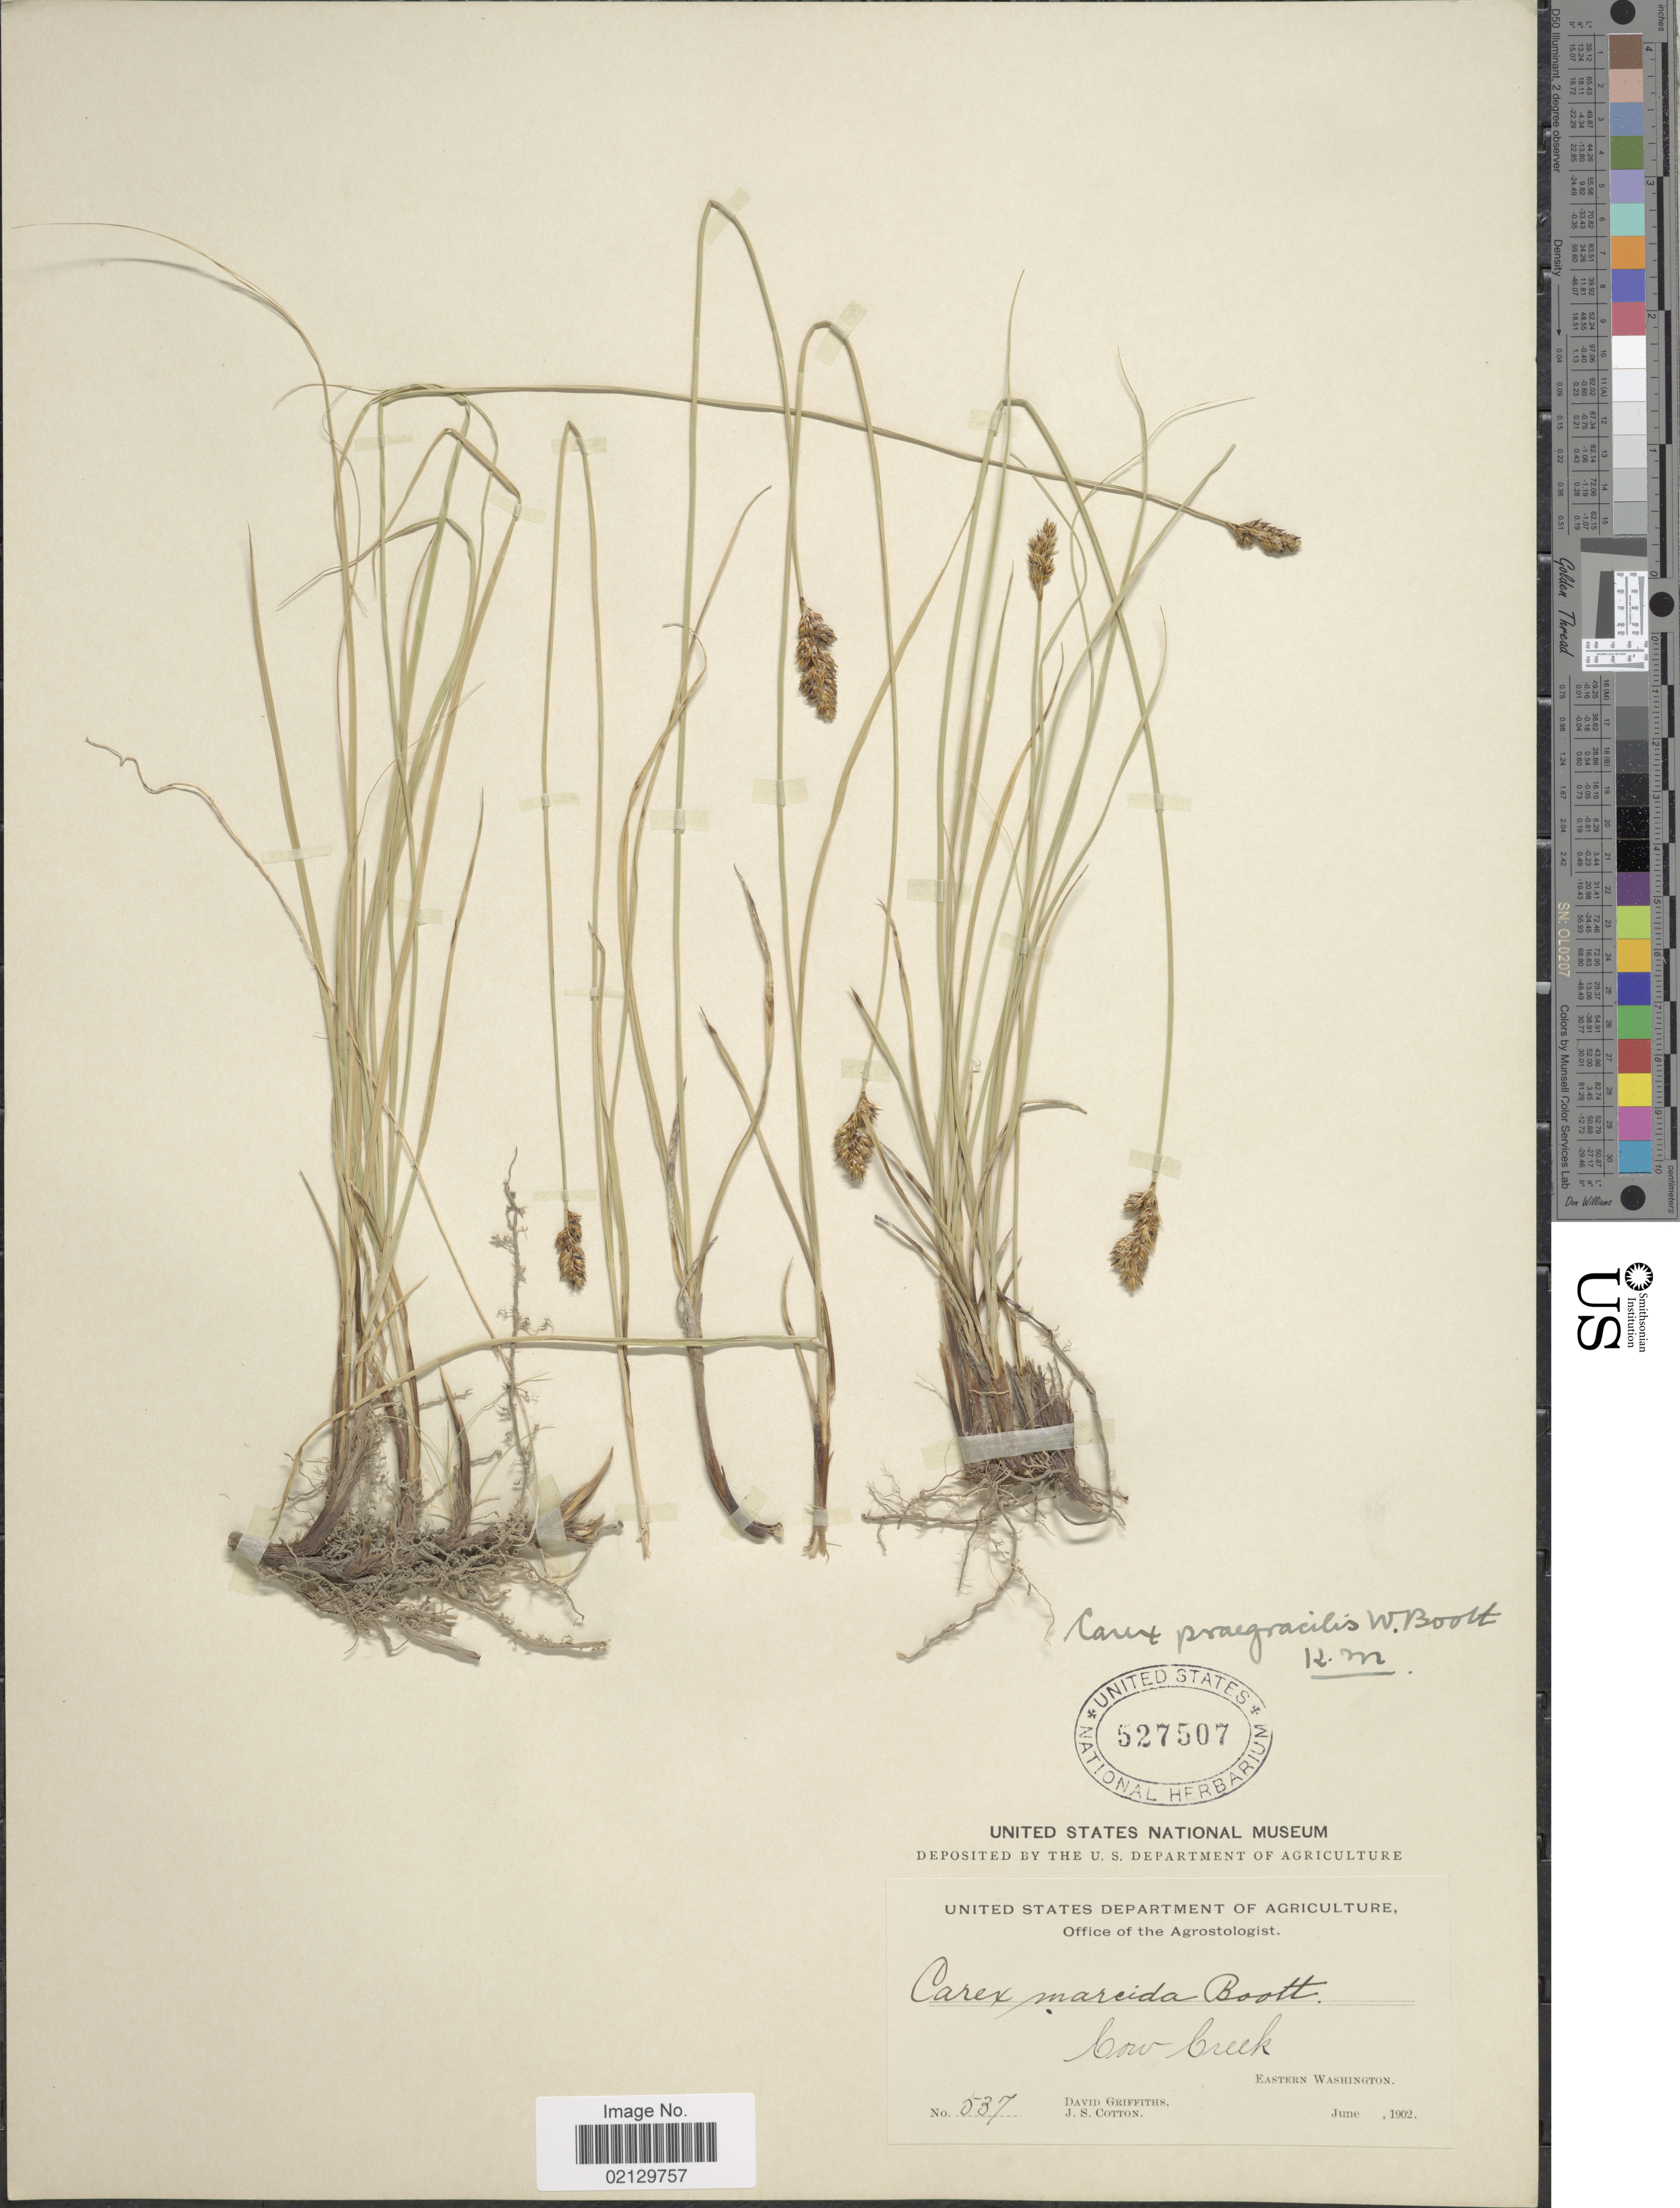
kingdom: Plantae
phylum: Tracheophyta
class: Liliopsida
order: Poales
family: Cyperaceae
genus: Carex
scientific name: Carex praegracilis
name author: W. Boott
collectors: D. Griffiths & J. S. Cotton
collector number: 537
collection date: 1902-06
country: United States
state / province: Washington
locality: Cow Creek, Eastern Washington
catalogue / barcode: US 527507